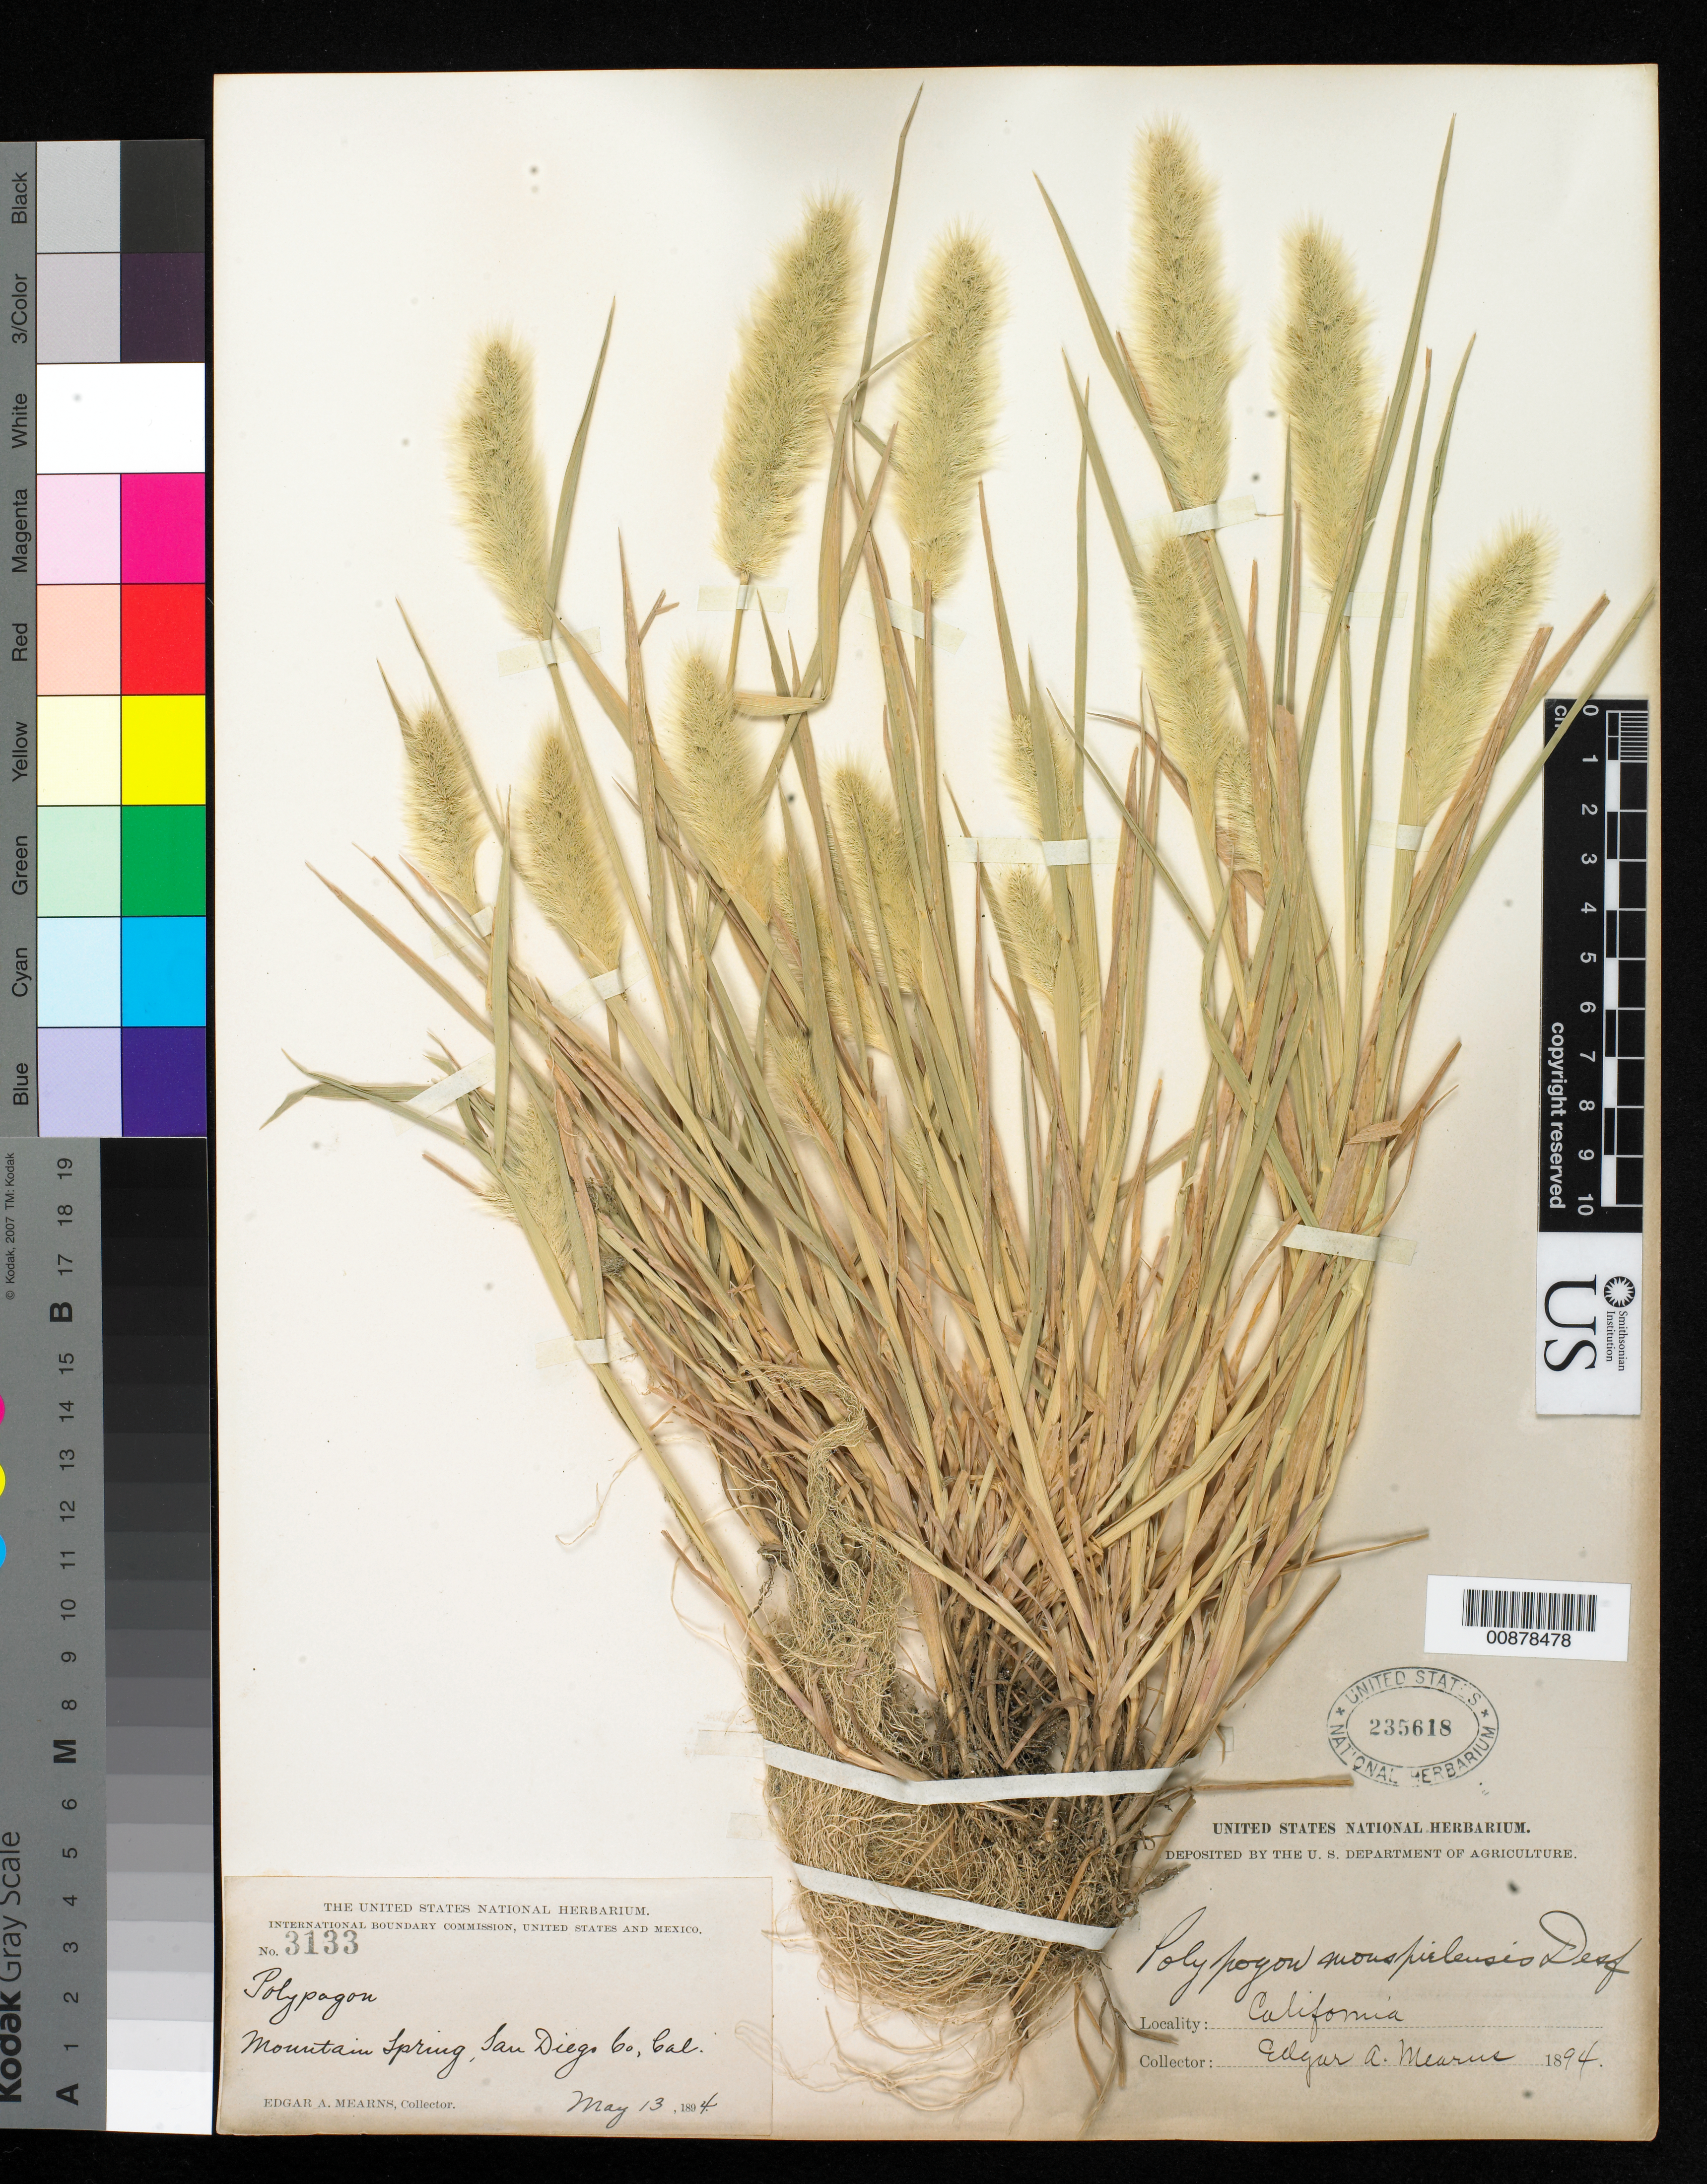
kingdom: Plantae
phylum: Tracheophyta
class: Liliopsida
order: Poales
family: Poaceae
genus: Polypogon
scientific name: Polypogon monspeliensis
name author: (L.) Desf.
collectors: E. A. Mearns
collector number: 3133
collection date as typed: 13 May 1894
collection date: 1894-05-13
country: United States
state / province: California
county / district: San Diego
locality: Mountain Spring, San Diego County, California.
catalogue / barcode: US 235618